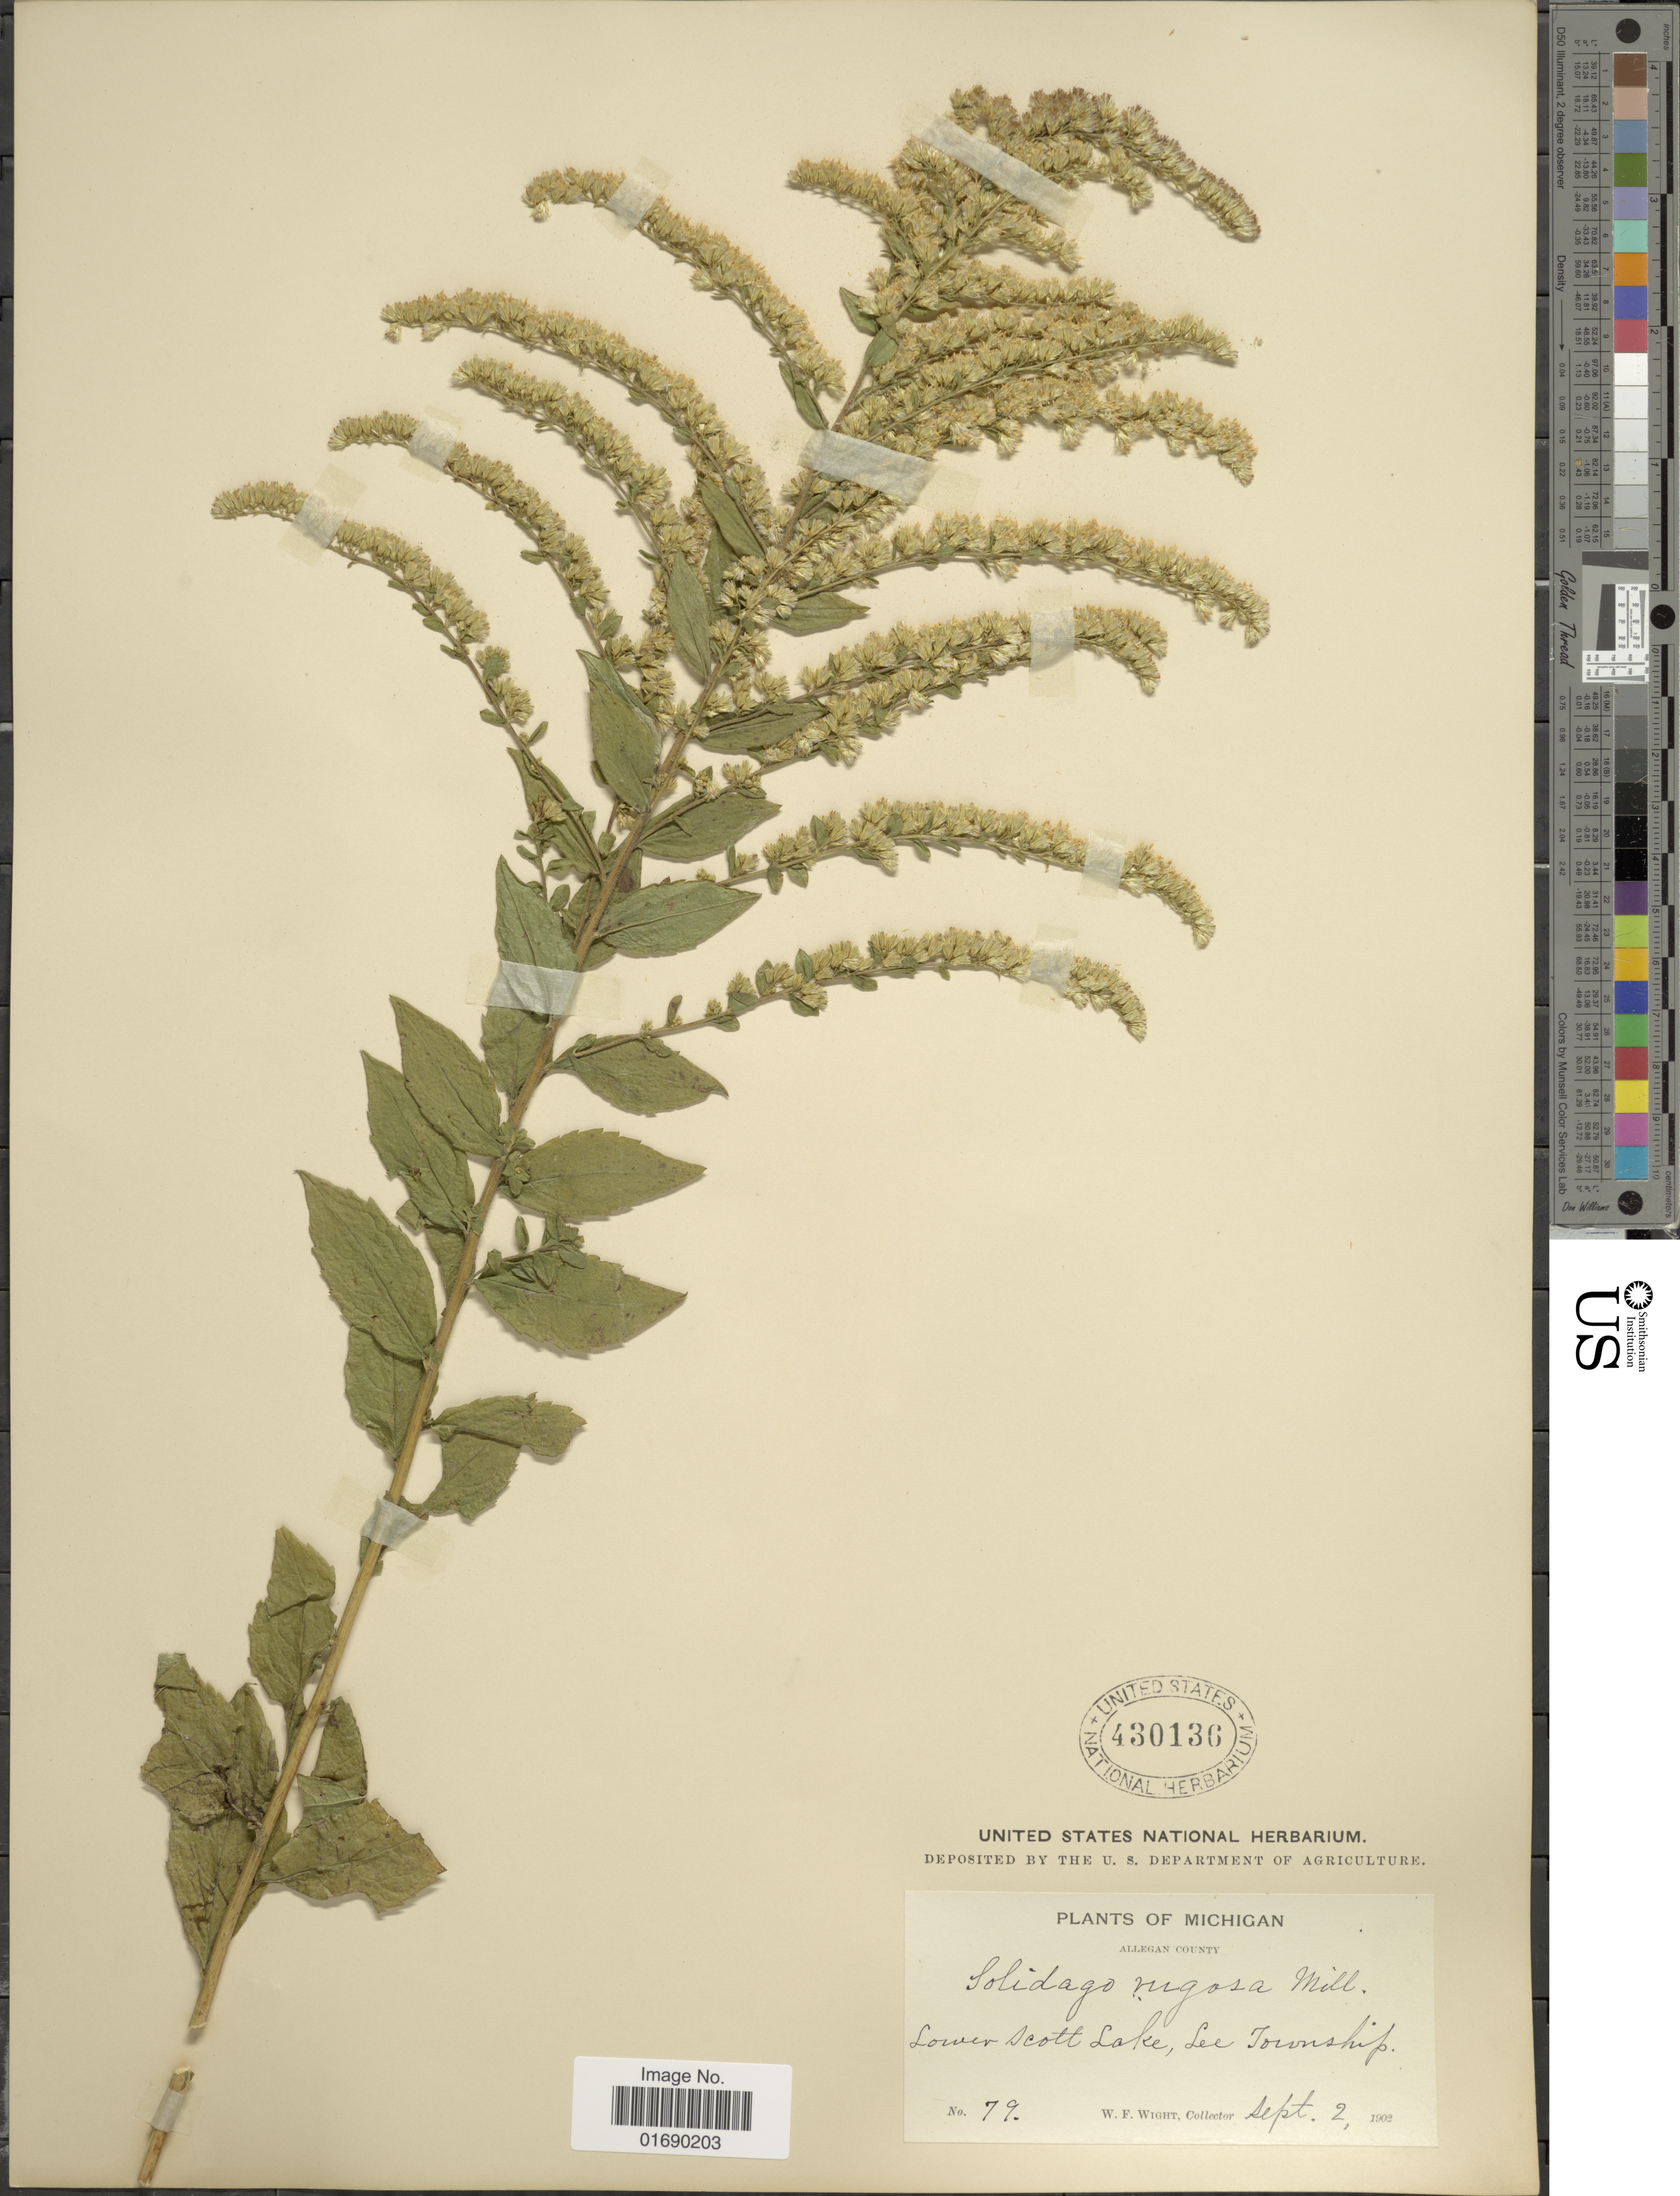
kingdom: Plantae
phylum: Tracheophyta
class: Magnoliopsida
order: Asterales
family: Asteraceae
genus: Solidago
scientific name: Solidago rugosa var. aspera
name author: (Aiton) Cronq.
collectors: W. Wight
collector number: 79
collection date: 1902-09-02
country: United States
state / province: Michigan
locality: Allegan County, Lower Scott Lake, Lee Township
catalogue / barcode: US 430136